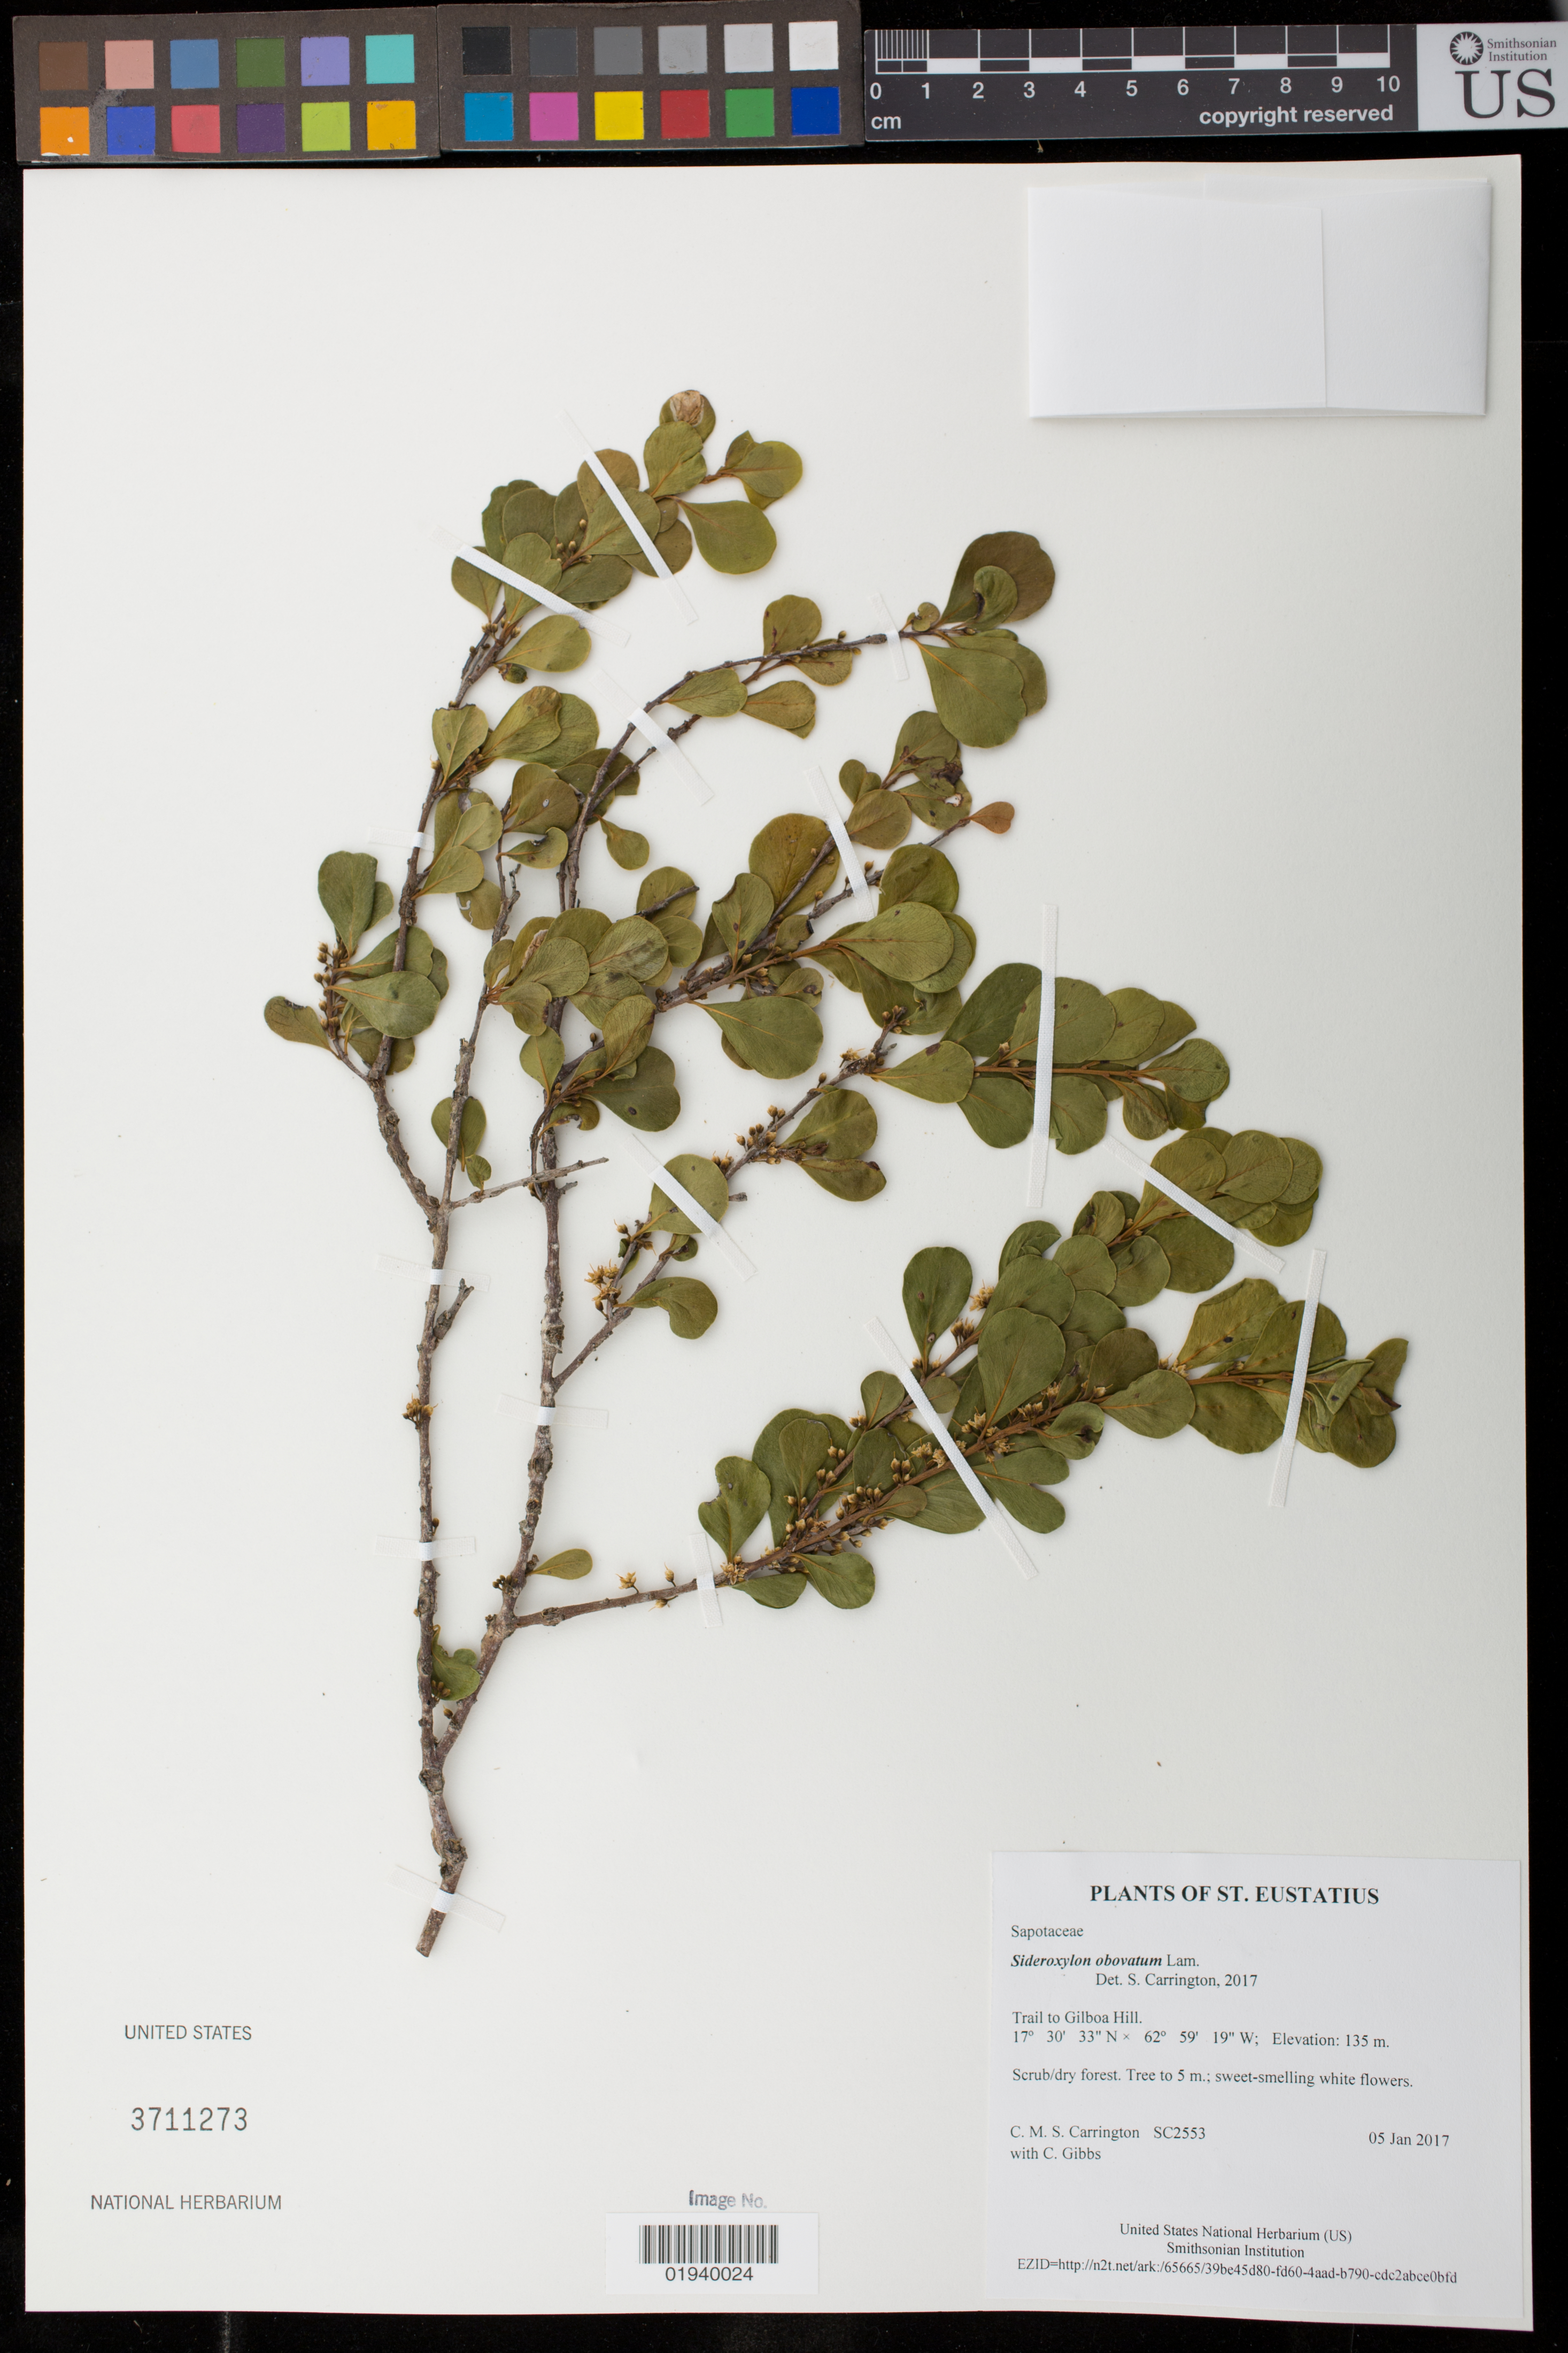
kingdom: Plantae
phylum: Tracheophyta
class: Magnoliopsida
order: Ericales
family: Sapotaceae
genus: Sideroxylon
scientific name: Sideroxylon obovatum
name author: Lam.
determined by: Carrington, C. M. S.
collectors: C. M. S. Carrington & C. Gibbs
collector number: SC2553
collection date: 2017-01-05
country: Netherlands Antilles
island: St. Eustatius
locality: Trail to Gilboa Hill.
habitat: Scrub/dry forest.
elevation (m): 135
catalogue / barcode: US 3711273